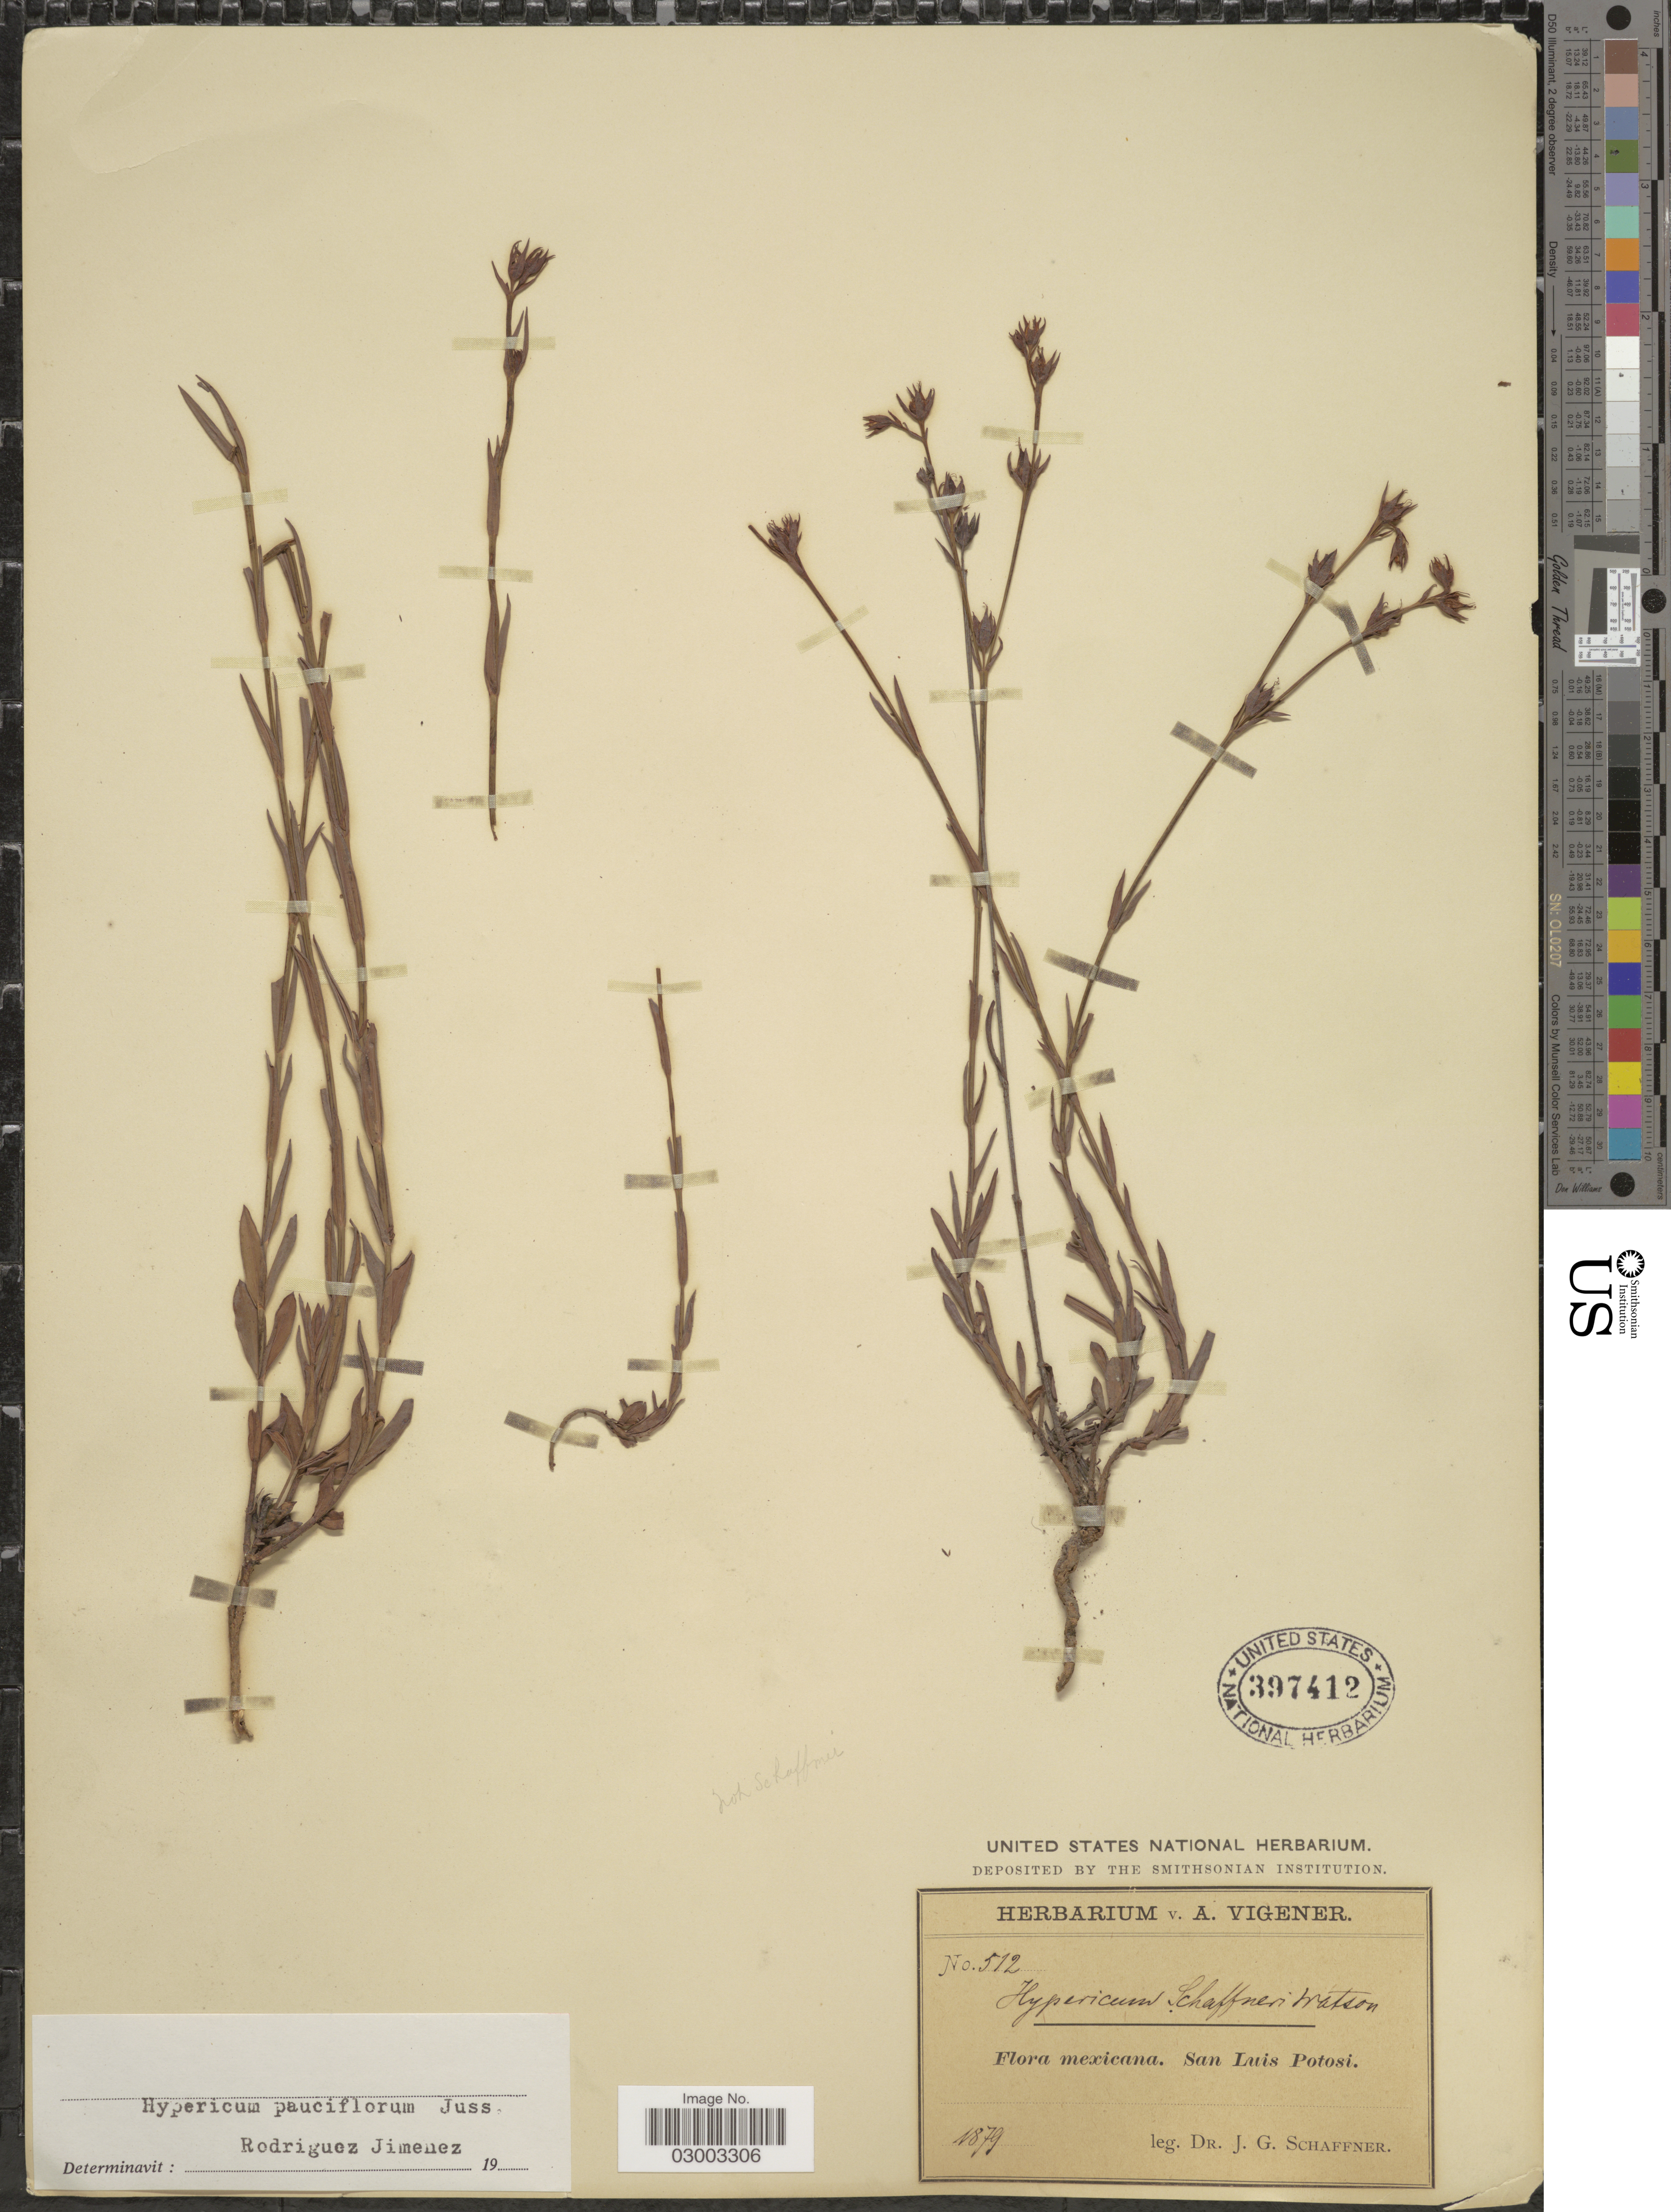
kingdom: Plantae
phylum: Tracheophyta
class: Magnoliopsida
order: Malpighiales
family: Hypericaceae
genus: Hypericum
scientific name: Hypericum pauciflorum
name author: Kunth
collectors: J. G. Schaffner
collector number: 512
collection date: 1879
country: Mexico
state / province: San Luis Potosí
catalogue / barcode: US 397412